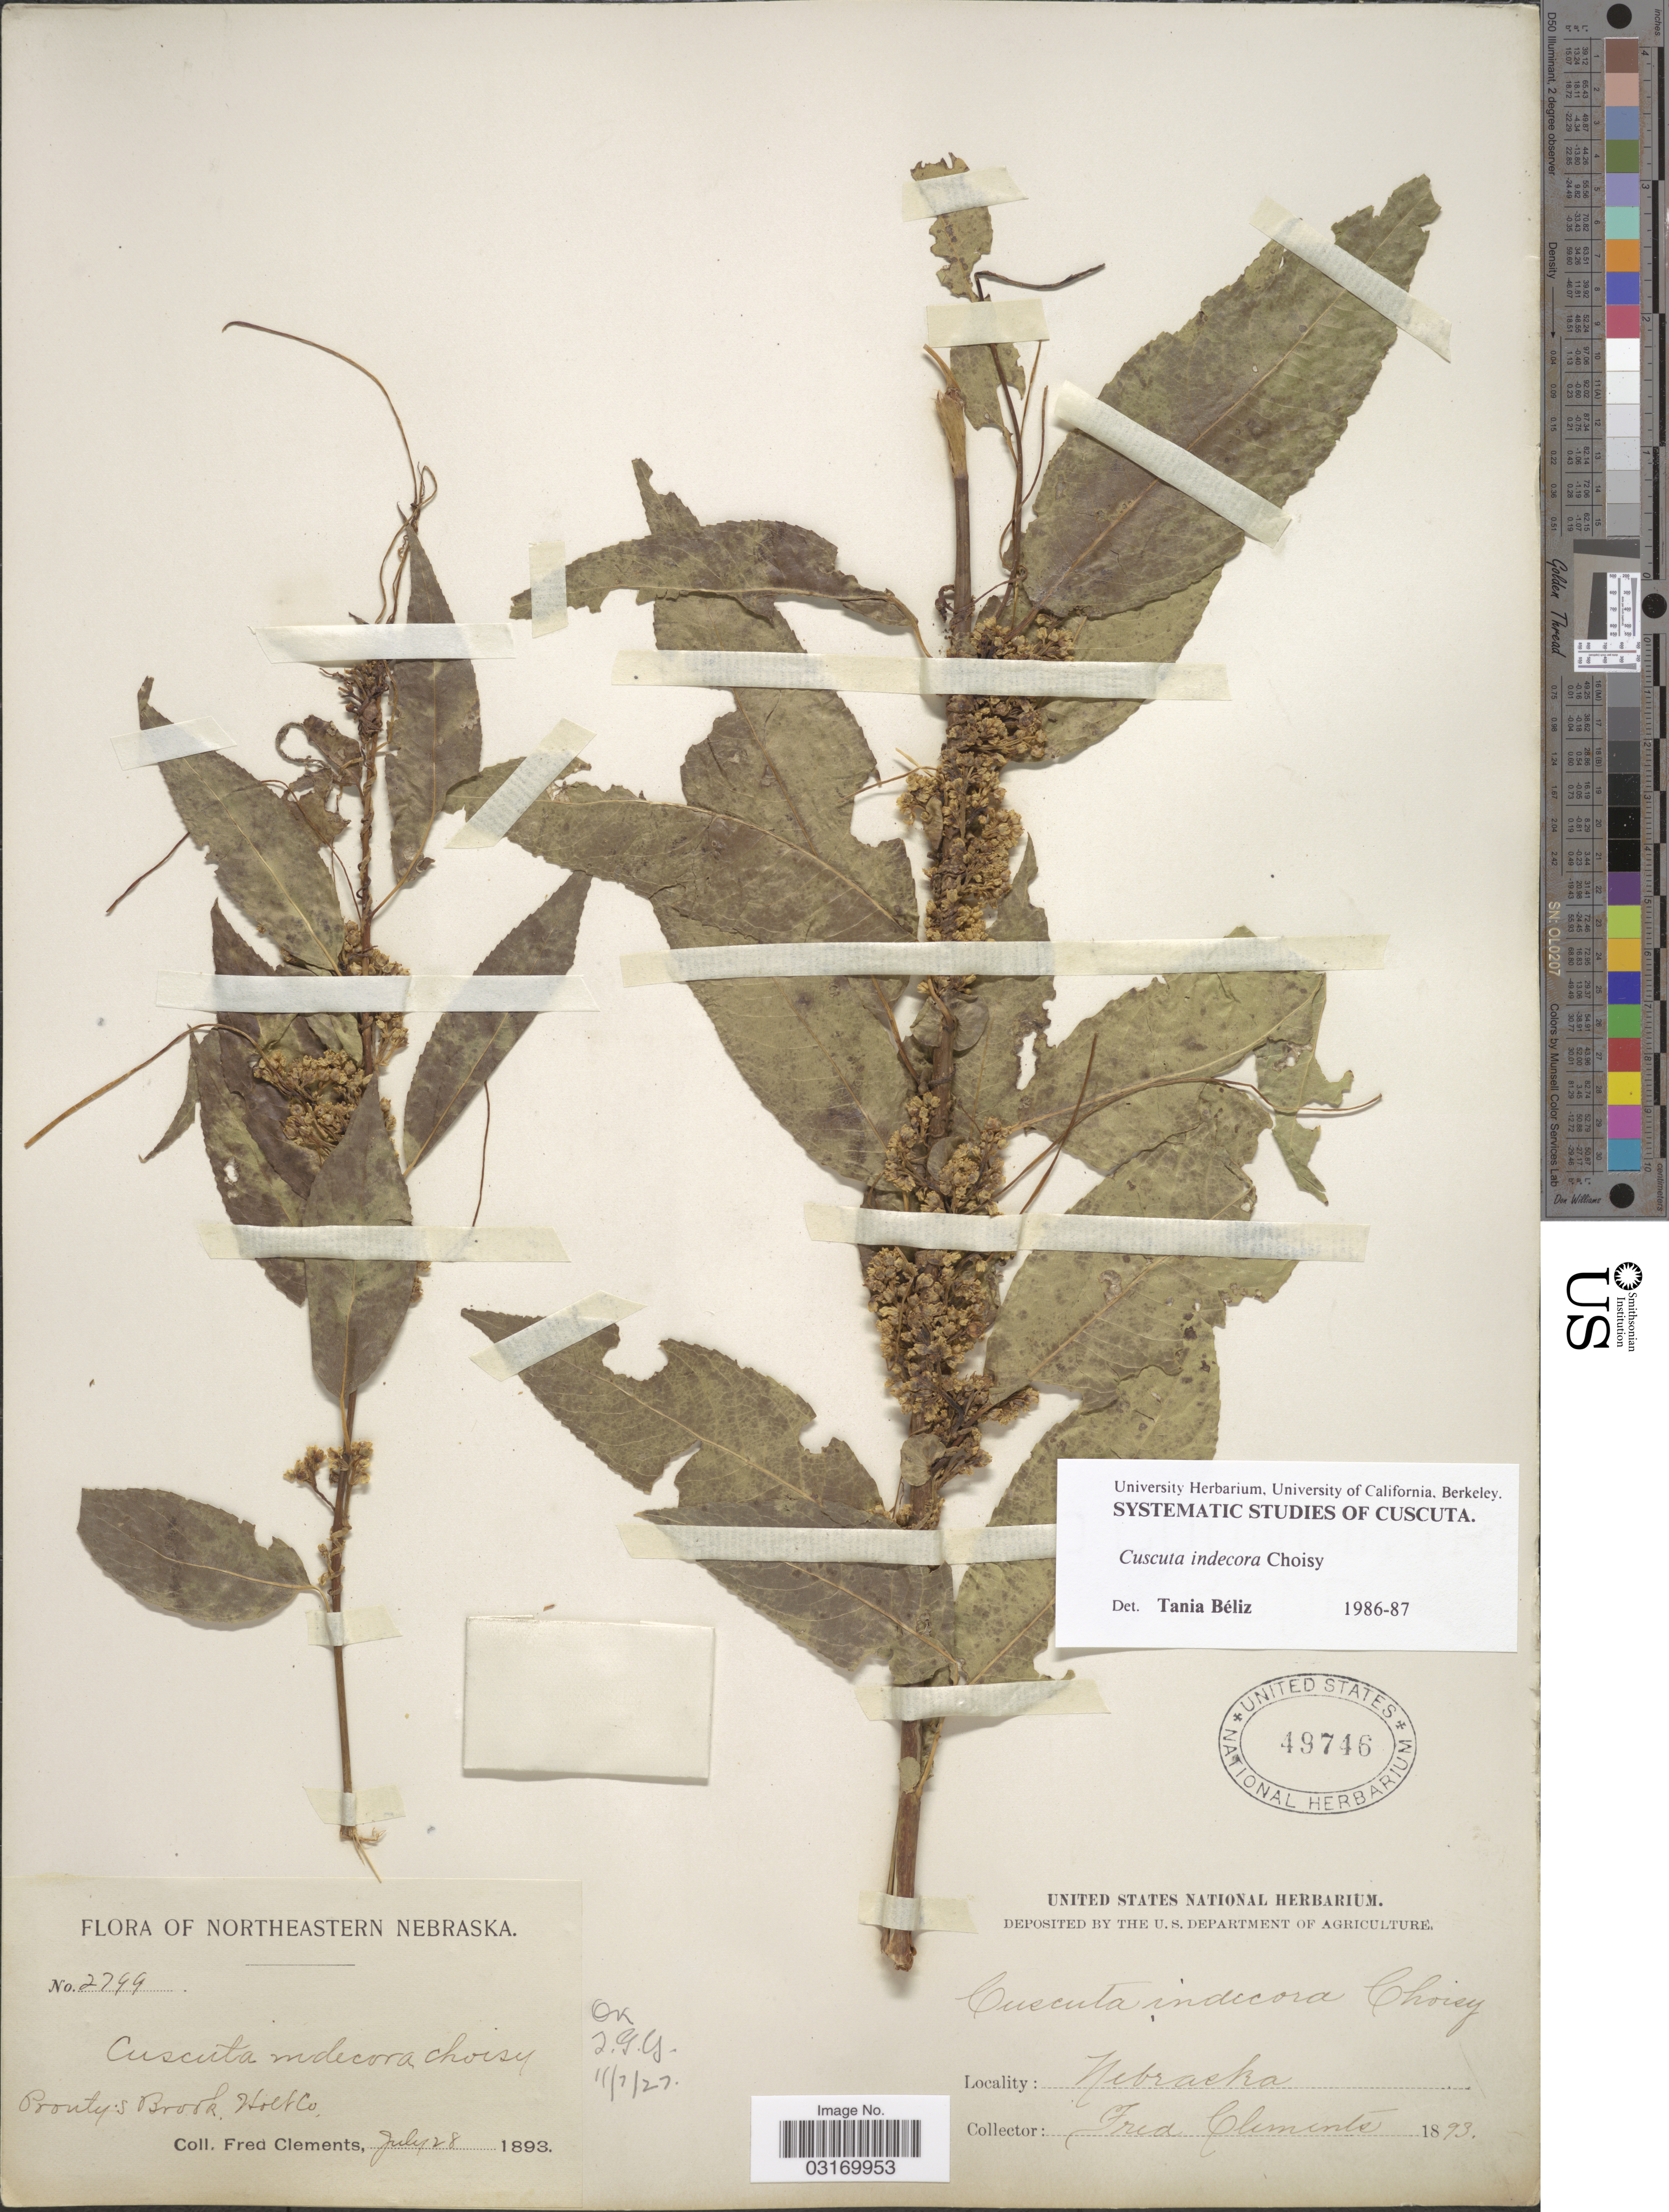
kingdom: Plantae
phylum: Tracheophyta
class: Magnoliopsida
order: Solanales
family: Convolvulaceae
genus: Cuscuta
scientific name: Cuscuta indecora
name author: Choisy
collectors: F. Clements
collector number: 2799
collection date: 1893-07-28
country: United States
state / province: Nebraska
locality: Northeastern Nebraska. Prouty's Brook. Holt Co.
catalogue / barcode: US 49746